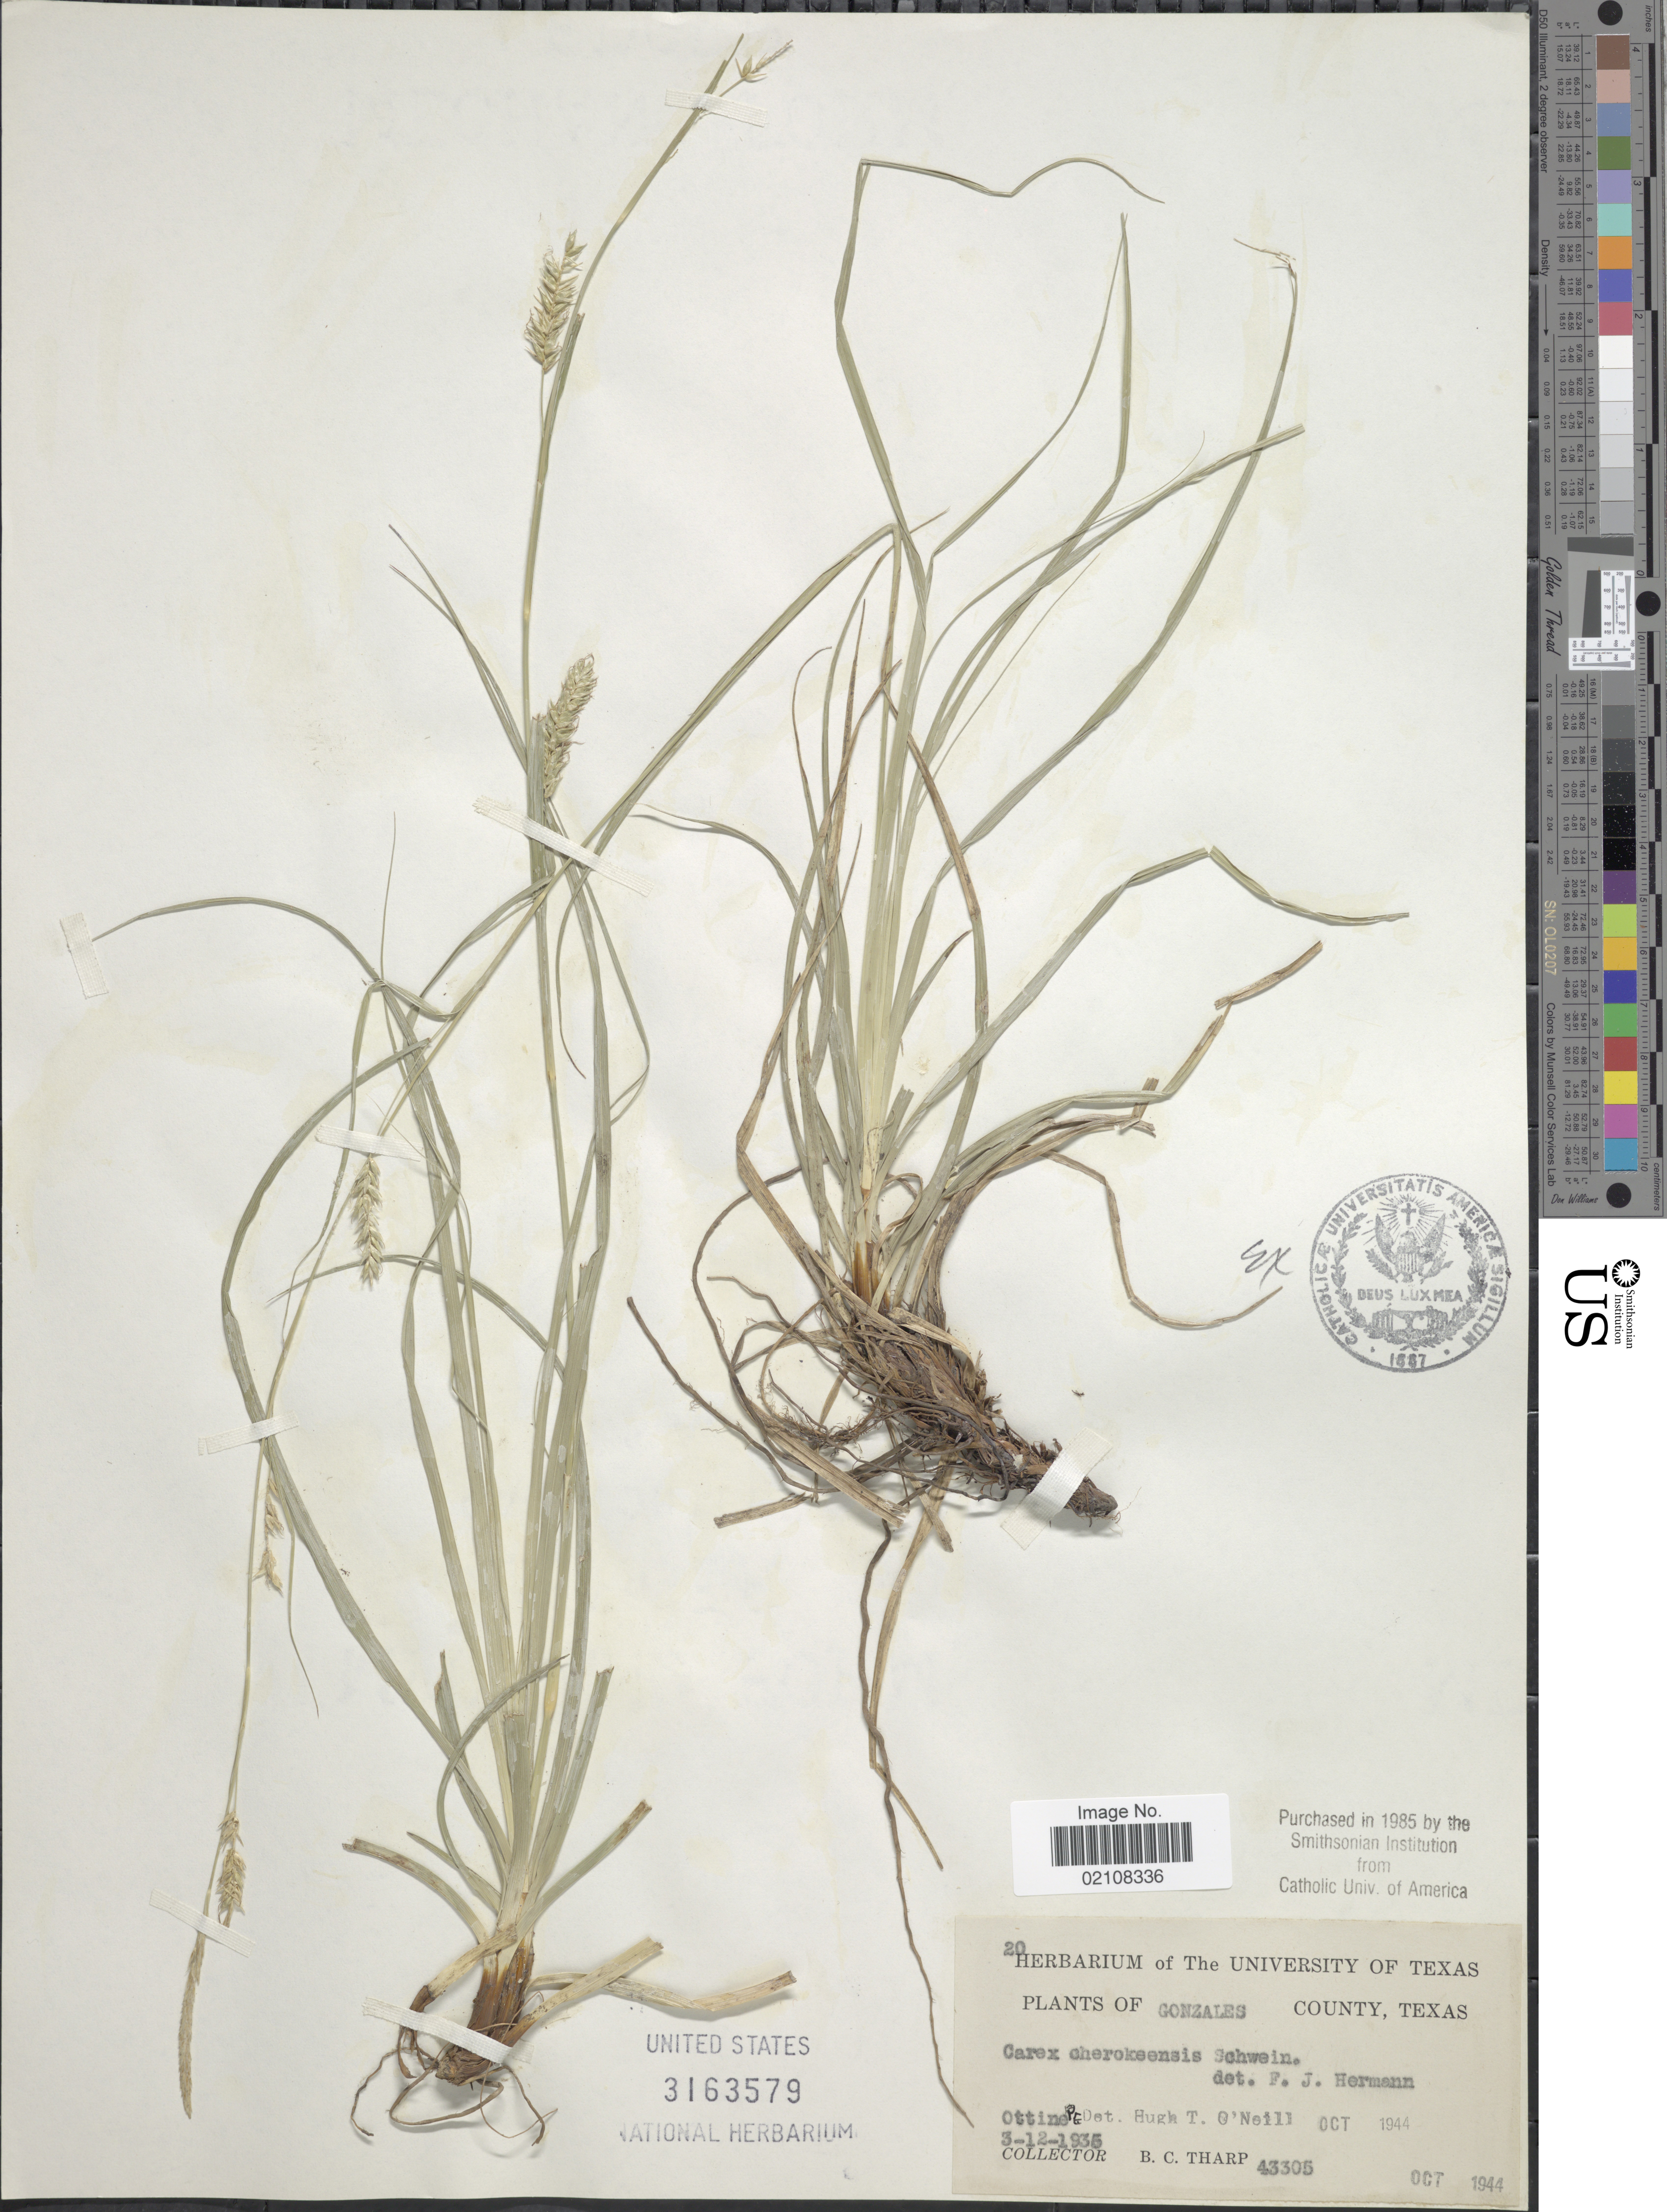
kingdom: Plantae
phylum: Tracheophyta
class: Liliopsida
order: Poales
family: Cyperaceae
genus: Carex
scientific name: Carex cherokeensis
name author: Schwein.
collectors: B. C. Tharp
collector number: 43305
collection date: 1935-03-12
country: United States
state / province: Texas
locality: Gonzales County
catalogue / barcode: US 3163579